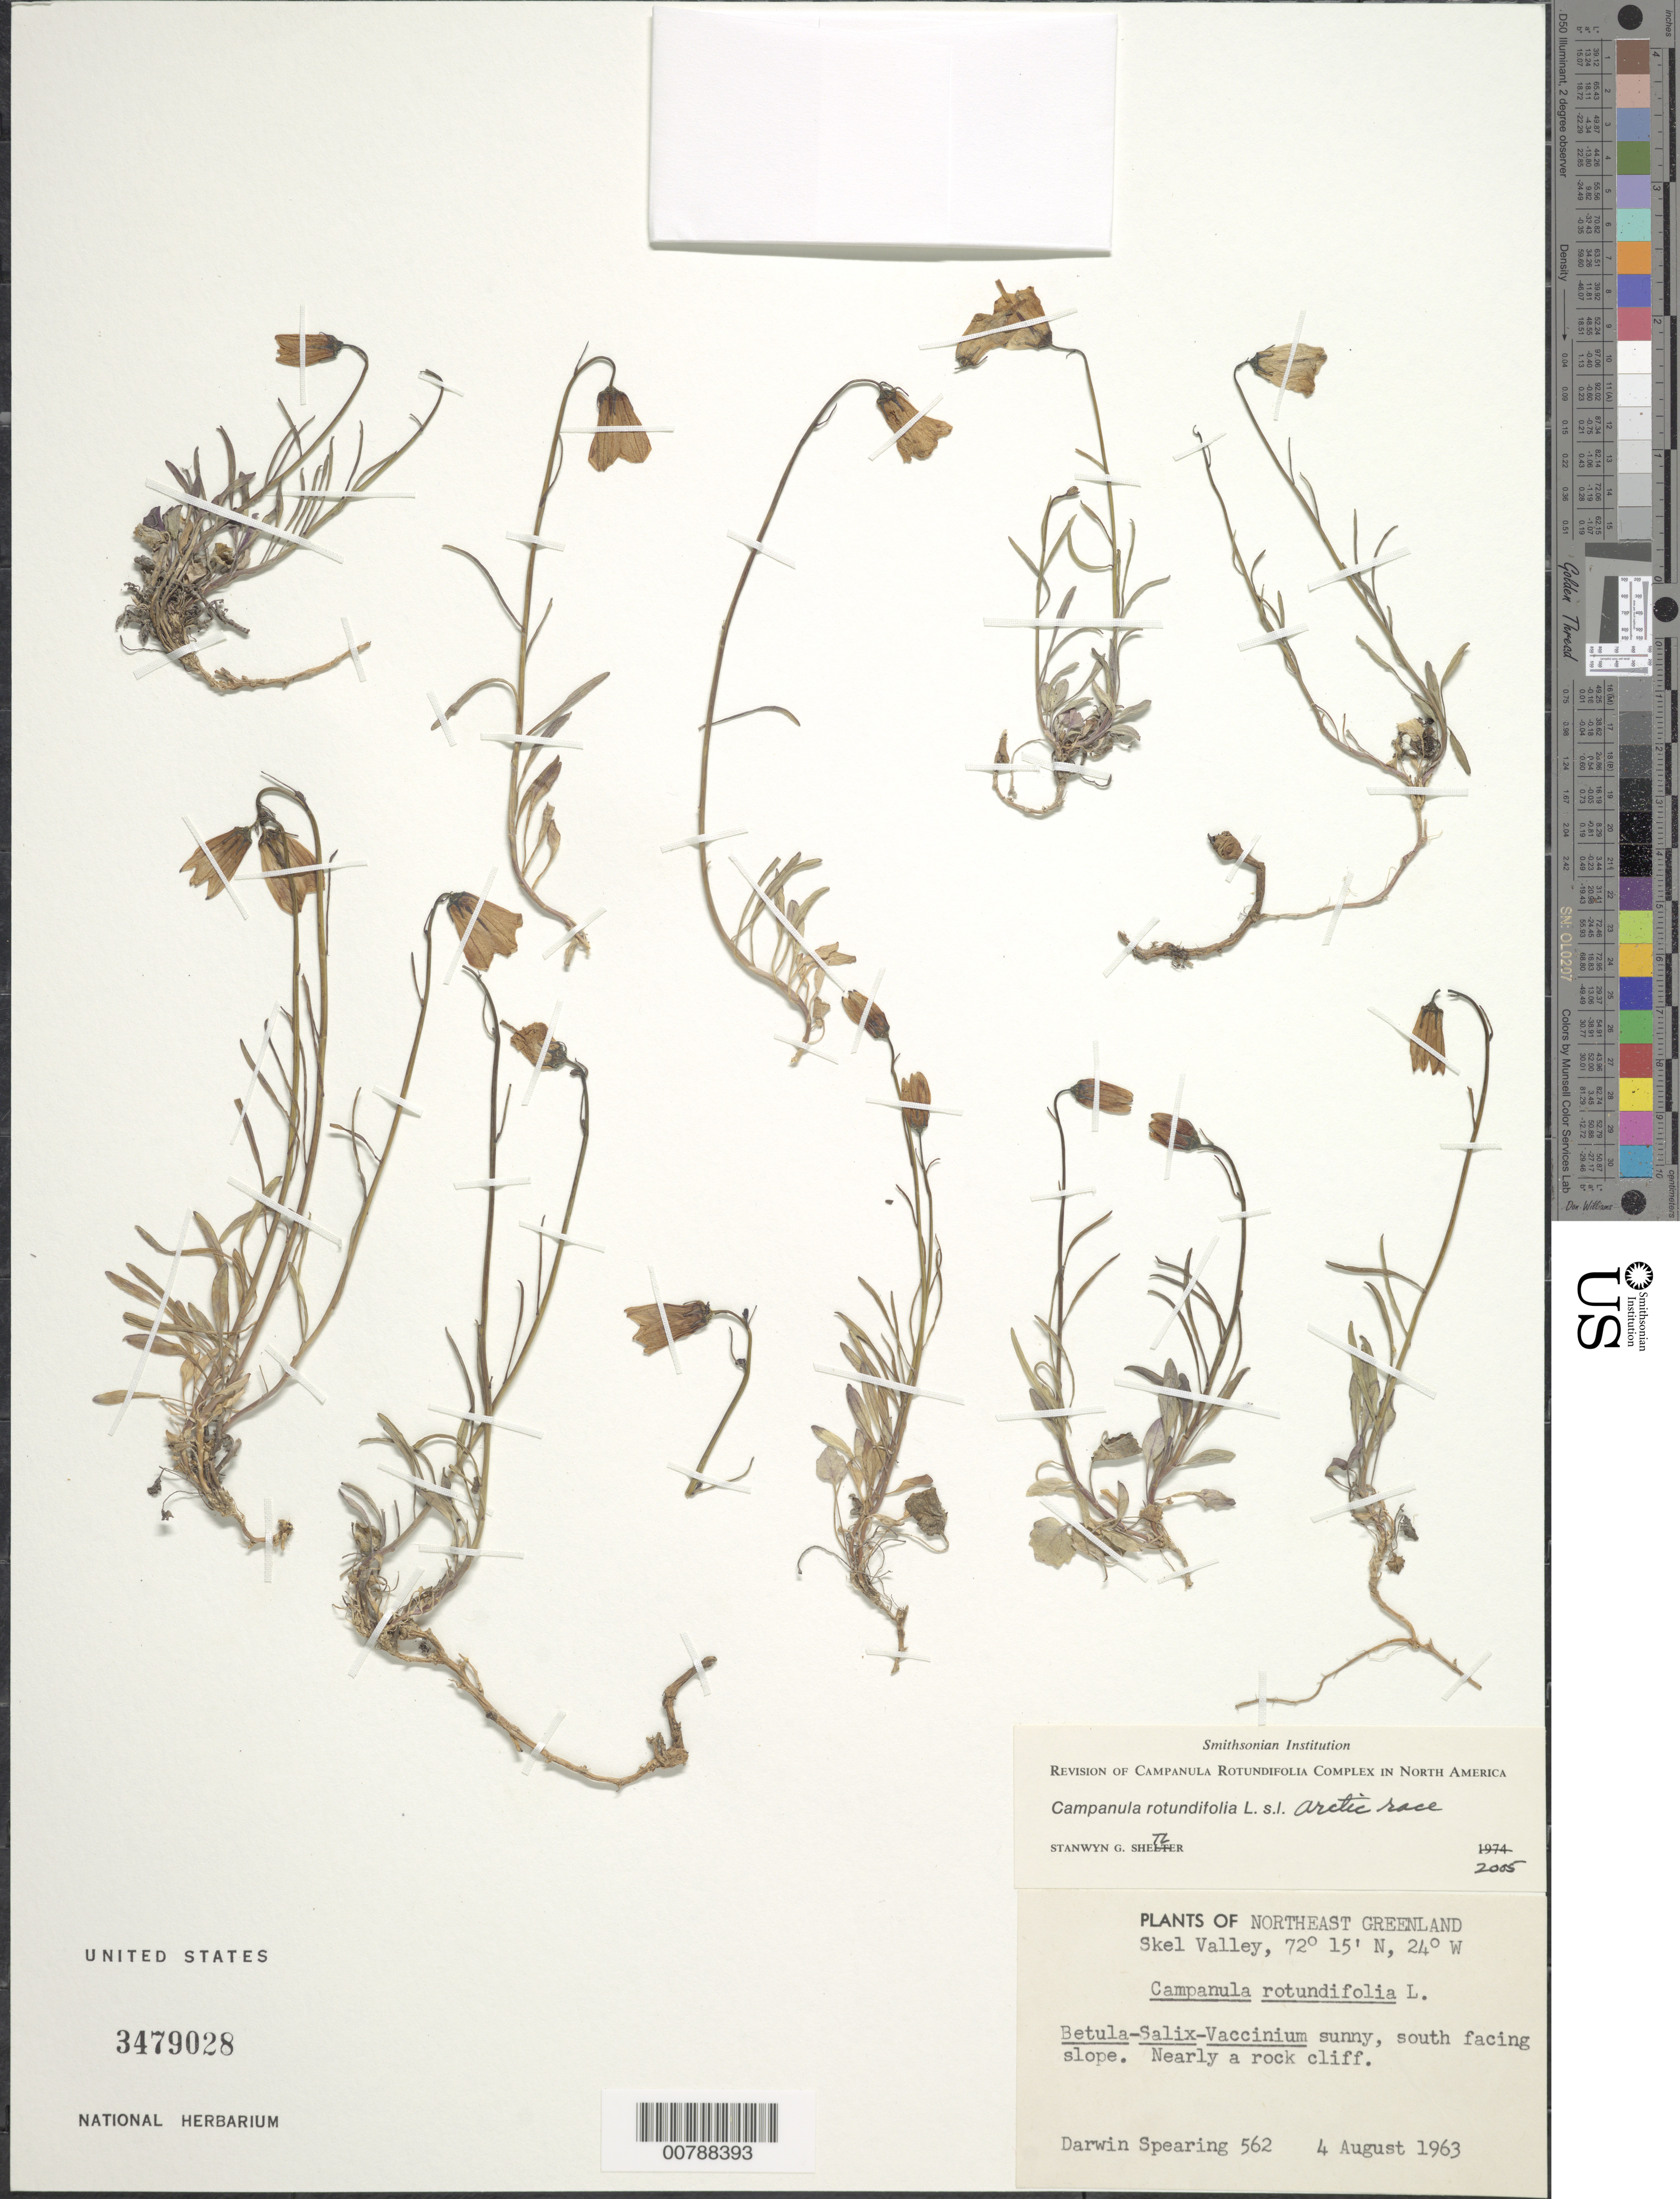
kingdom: Plantae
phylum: Tracheophyta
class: Magnoliopsida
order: Asterales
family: Campanulaceae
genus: Campanula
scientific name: Campanula rotundifolia L. Arctic race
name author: L.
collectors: D. Spearing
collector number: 562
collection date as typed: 4 August 1963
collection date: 1963-08-04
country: Greenland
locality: Skel Valley.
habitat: Betula-Salix-Vaccinium sunny, south facing slope. Nearly a rock cliff.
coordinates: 72 15' N, 24 W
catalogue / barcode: US 3479028